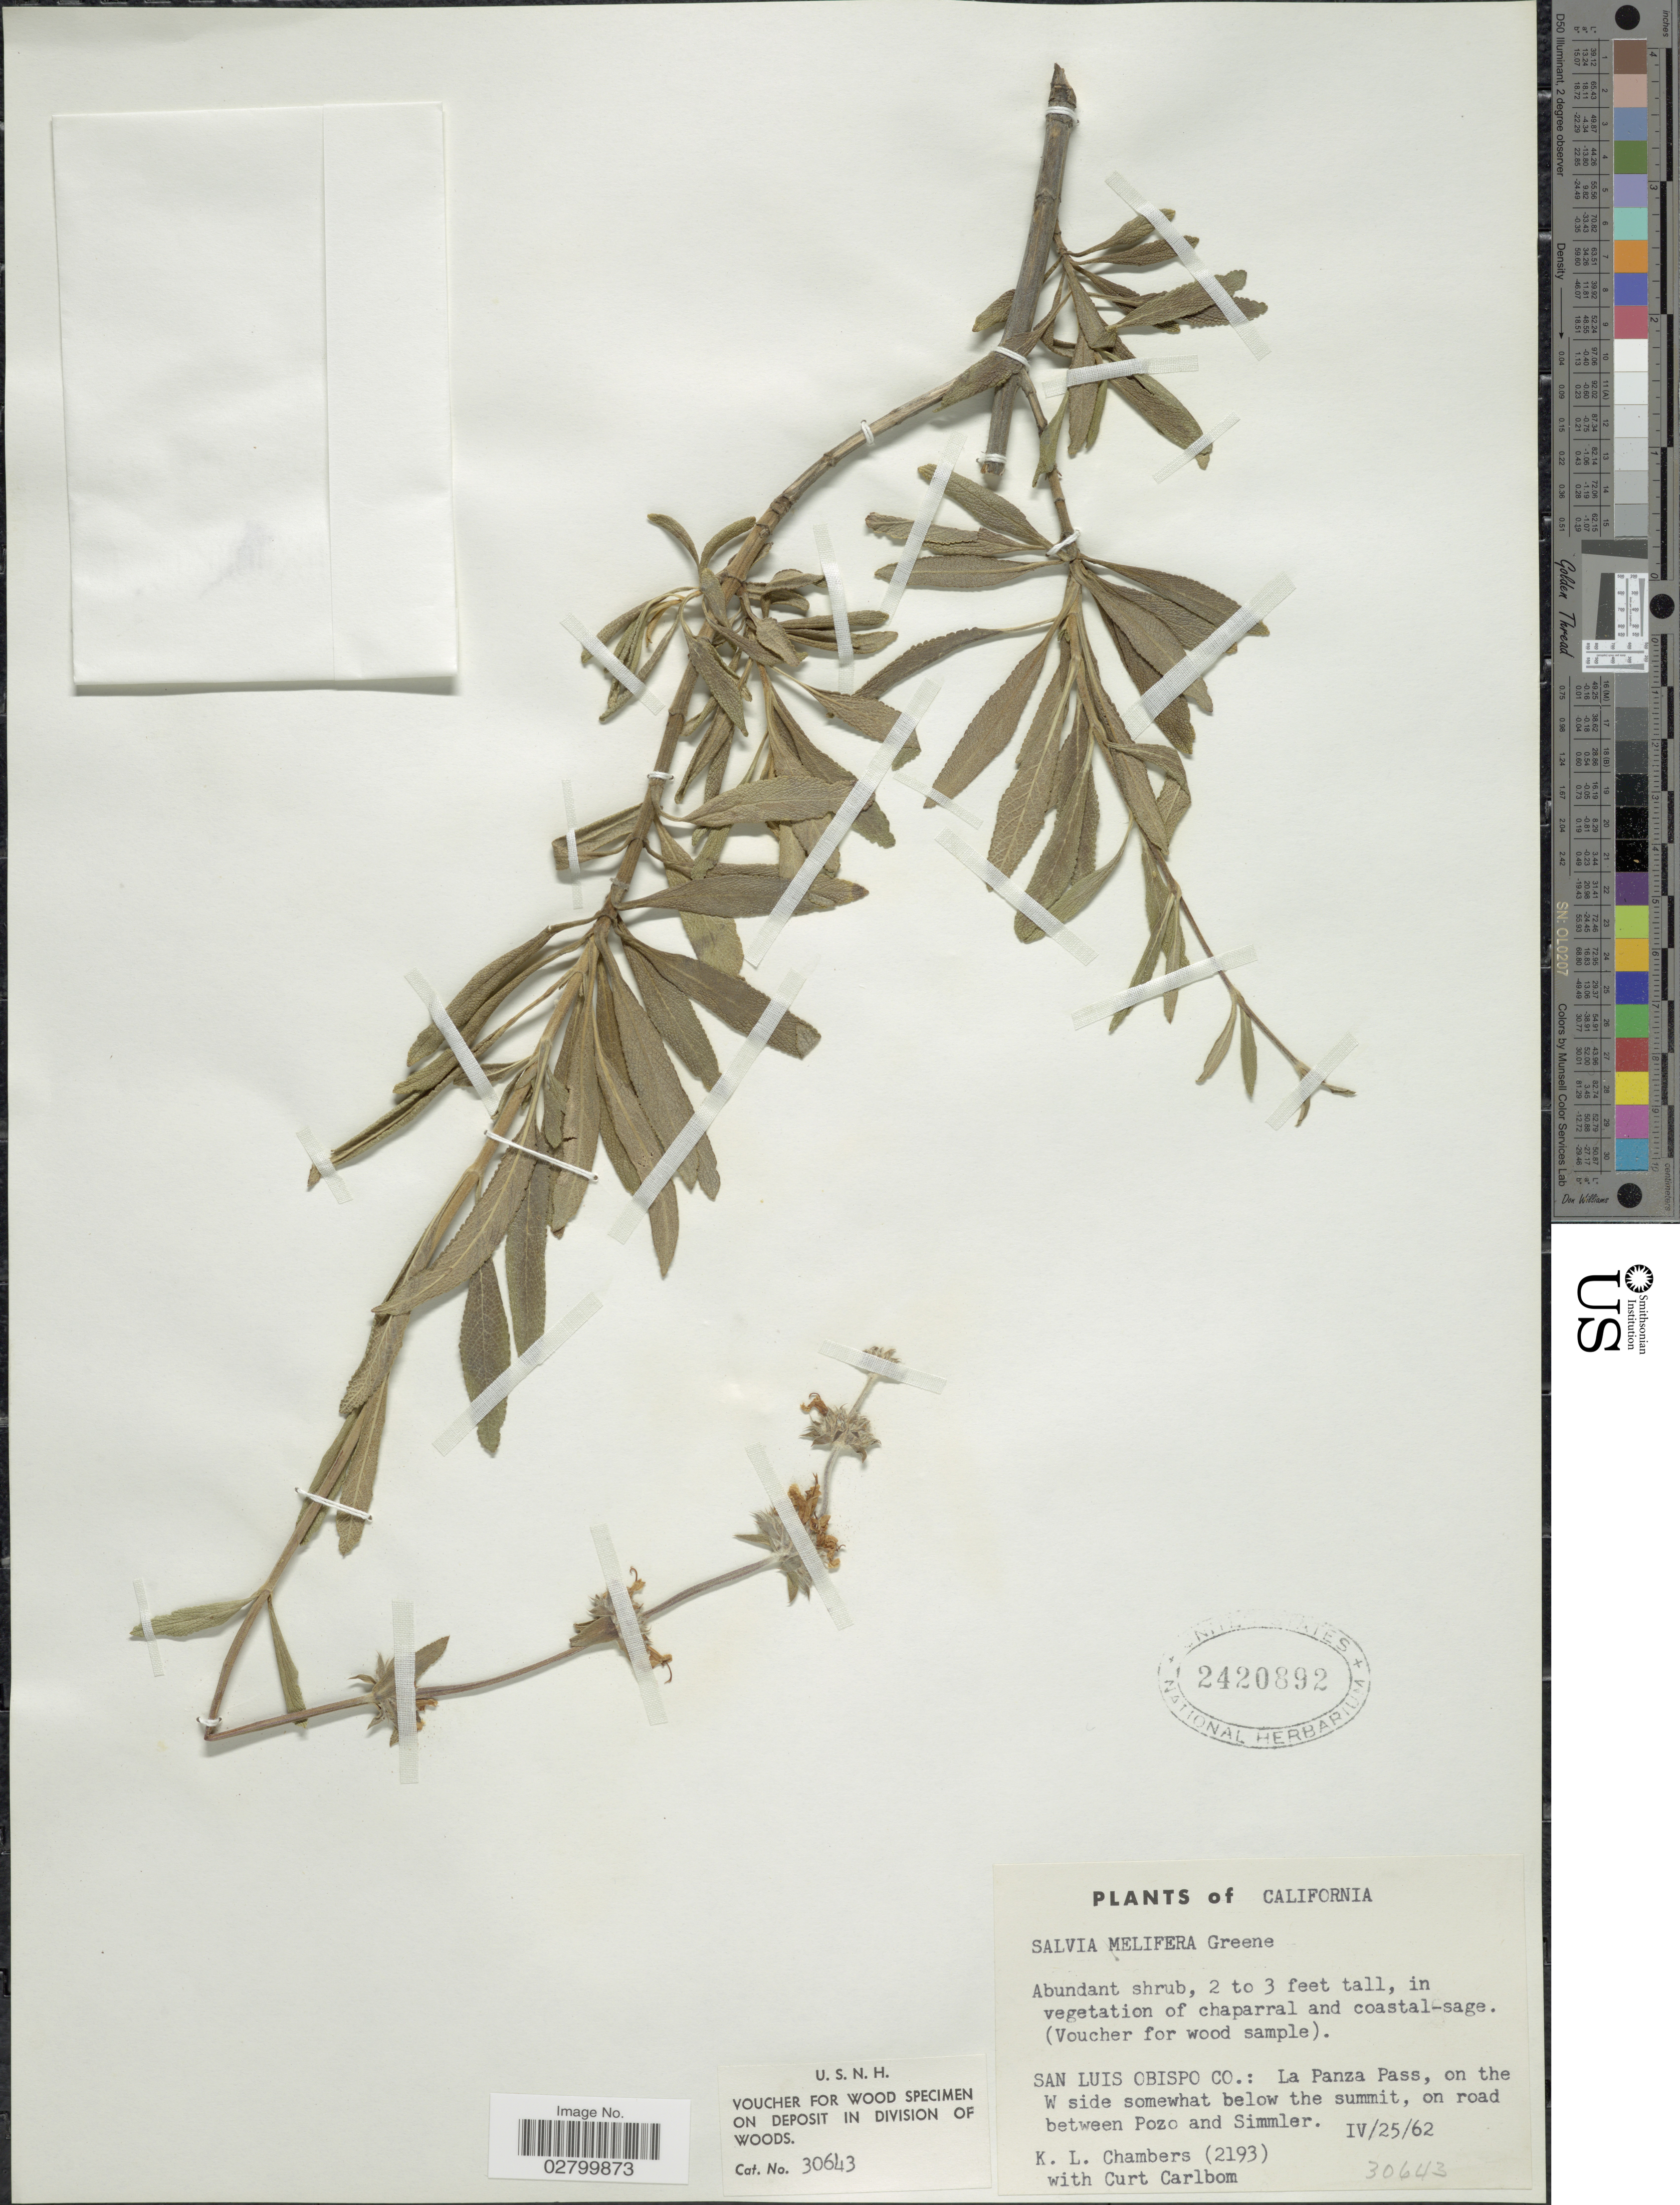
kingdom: Plantae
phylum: Tracheophyta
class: Magnoliopsida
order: Lamiales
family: Lamiaceae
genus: Salvia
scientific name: Salvia mellifera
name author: Greene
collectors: K. Chambers & C. Carlbom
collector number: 2193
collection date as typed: Transcribed d/m/y: 25/4/62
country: United States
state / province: California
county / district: San Luis Obispo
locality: San Luis Obispo Co.: La Panza Pass, on the W side somewhat below the summit, on road between Pozo and Simmler.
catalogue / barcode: US 2420892